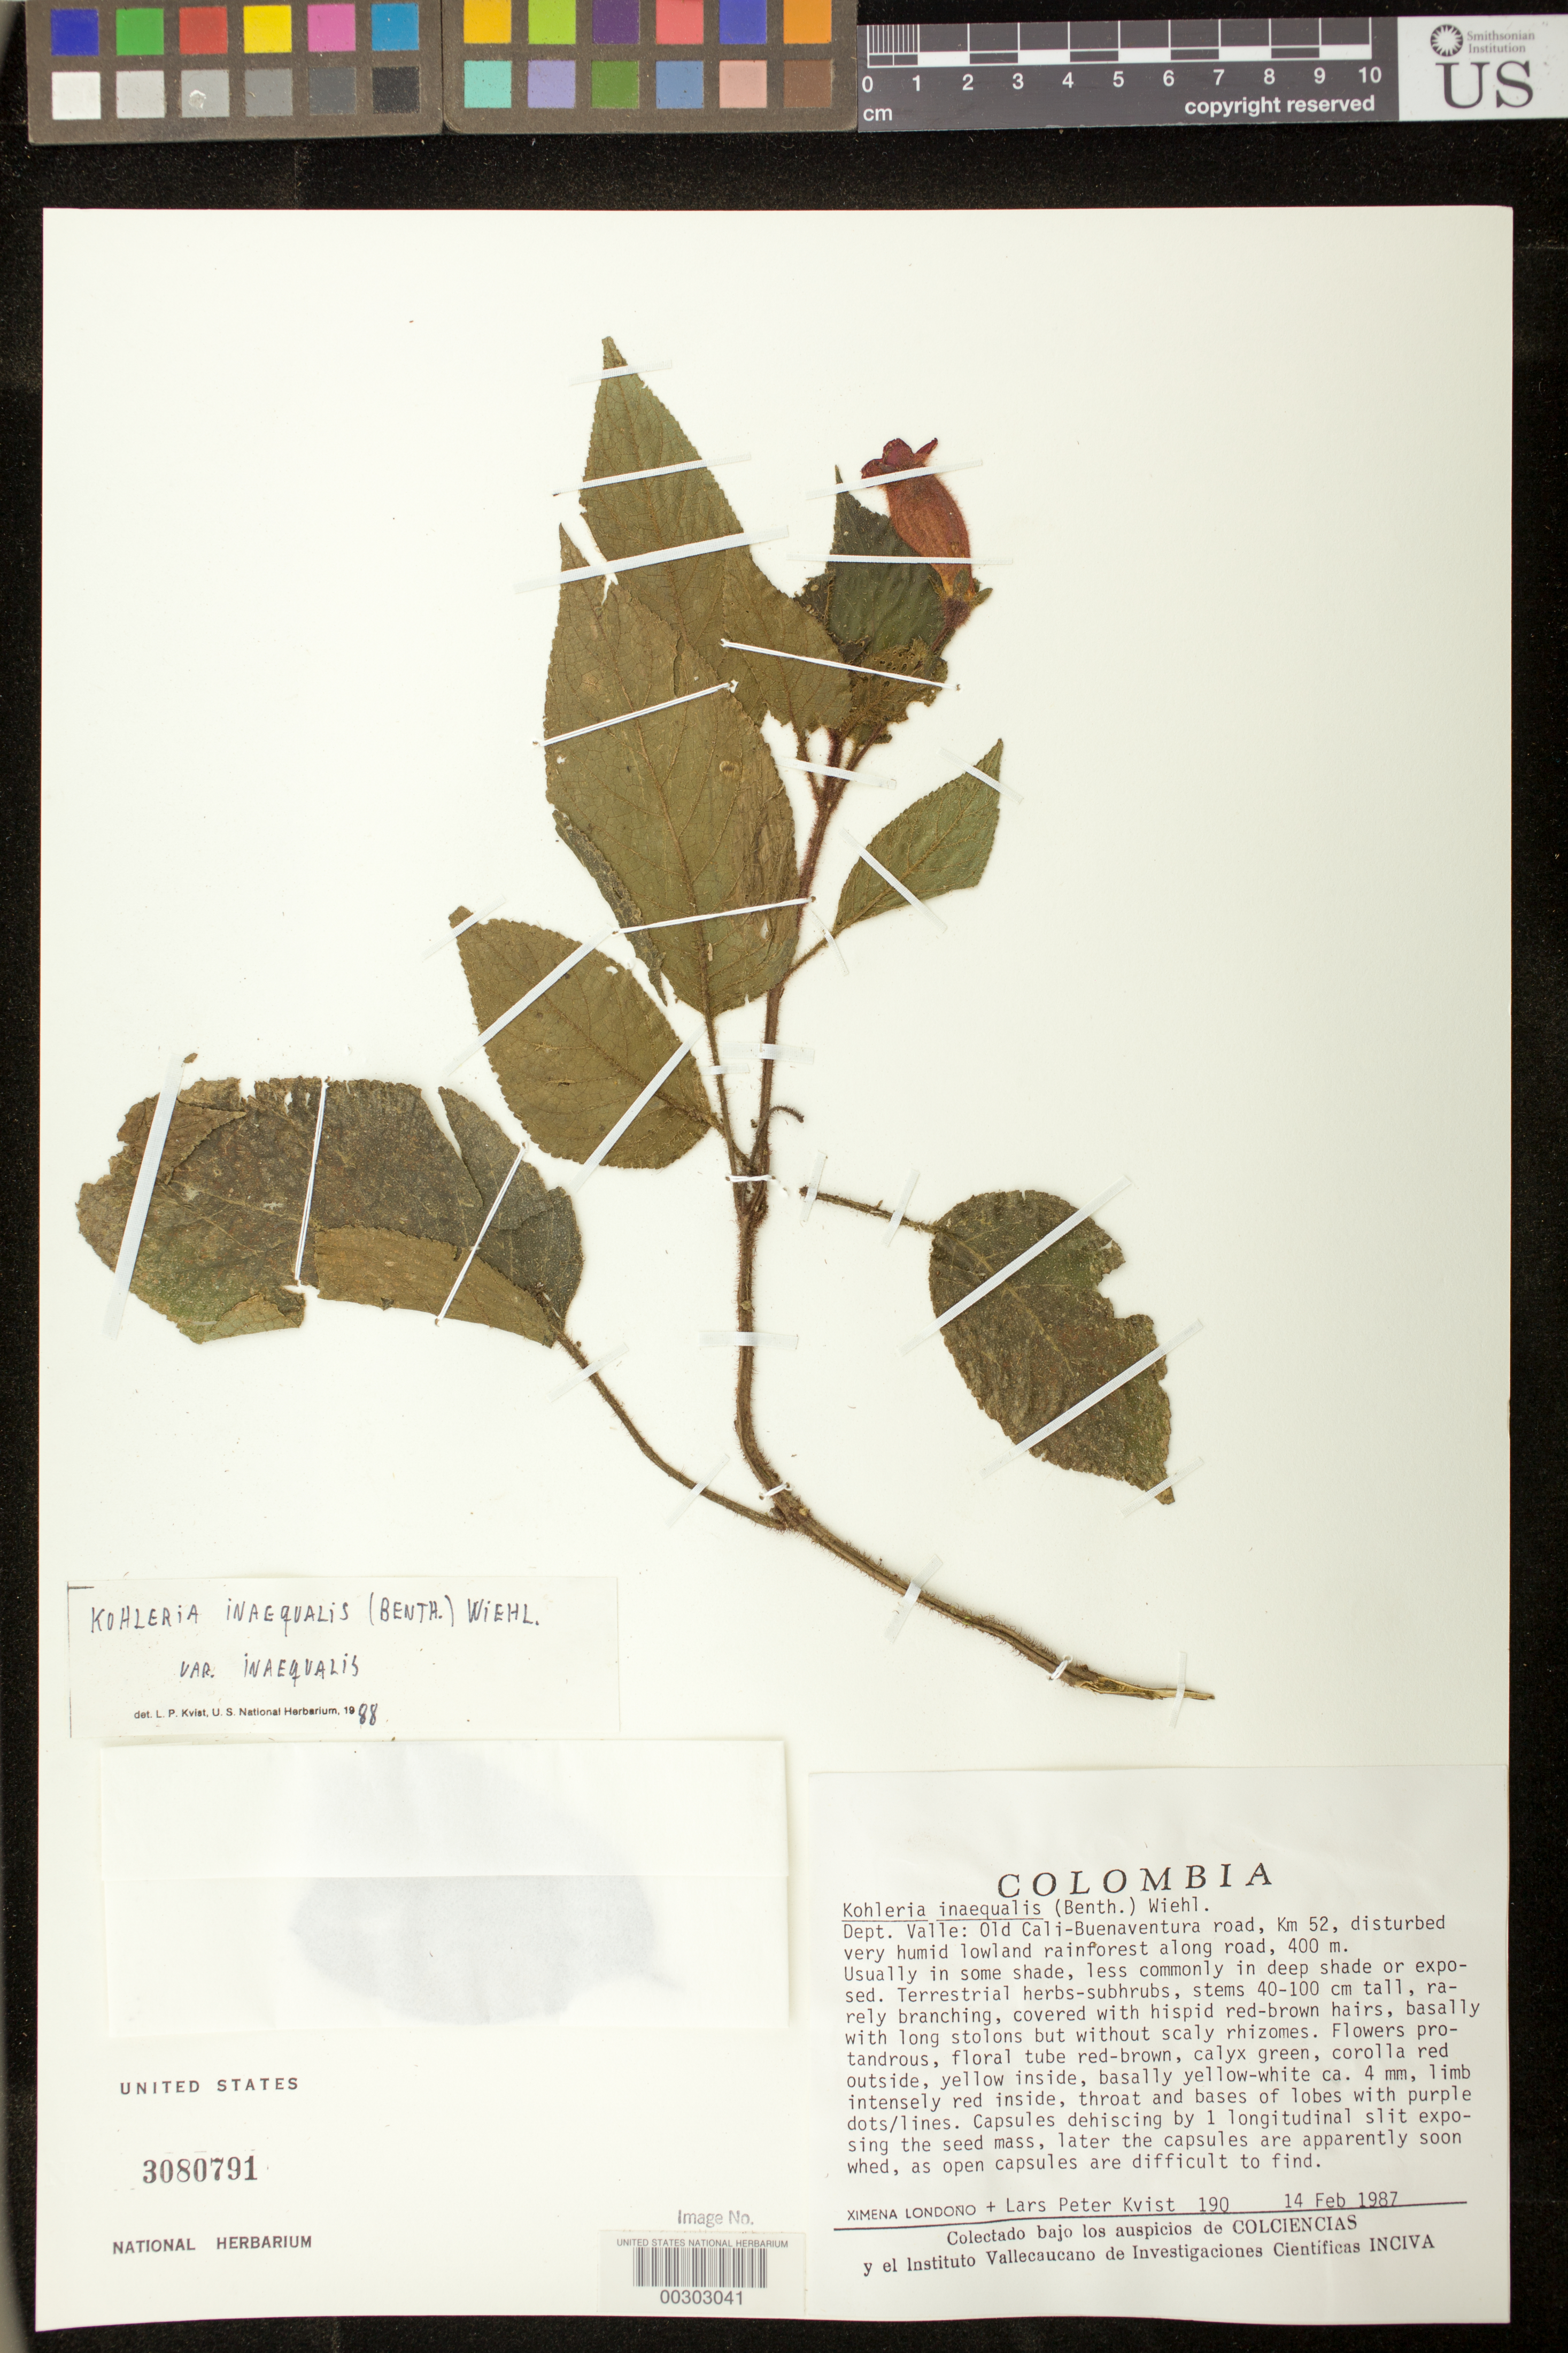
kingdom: Plantae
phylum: Tracheophyta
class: Magnoliopsida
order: Lamiales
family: Gesneriaceae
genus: Kohleria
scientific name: Kohleria inaequalis var. inaequalis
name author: (Benth.) Wiehler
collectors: X. Londoño & L. P. Kvist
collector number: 190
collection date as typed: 14 Feb 1987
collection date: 1987-02-14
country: Colombia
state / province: Valle del Cauca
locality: Old Cali-Buenaventura road, km 52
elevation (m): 400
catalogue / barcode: US 3080791